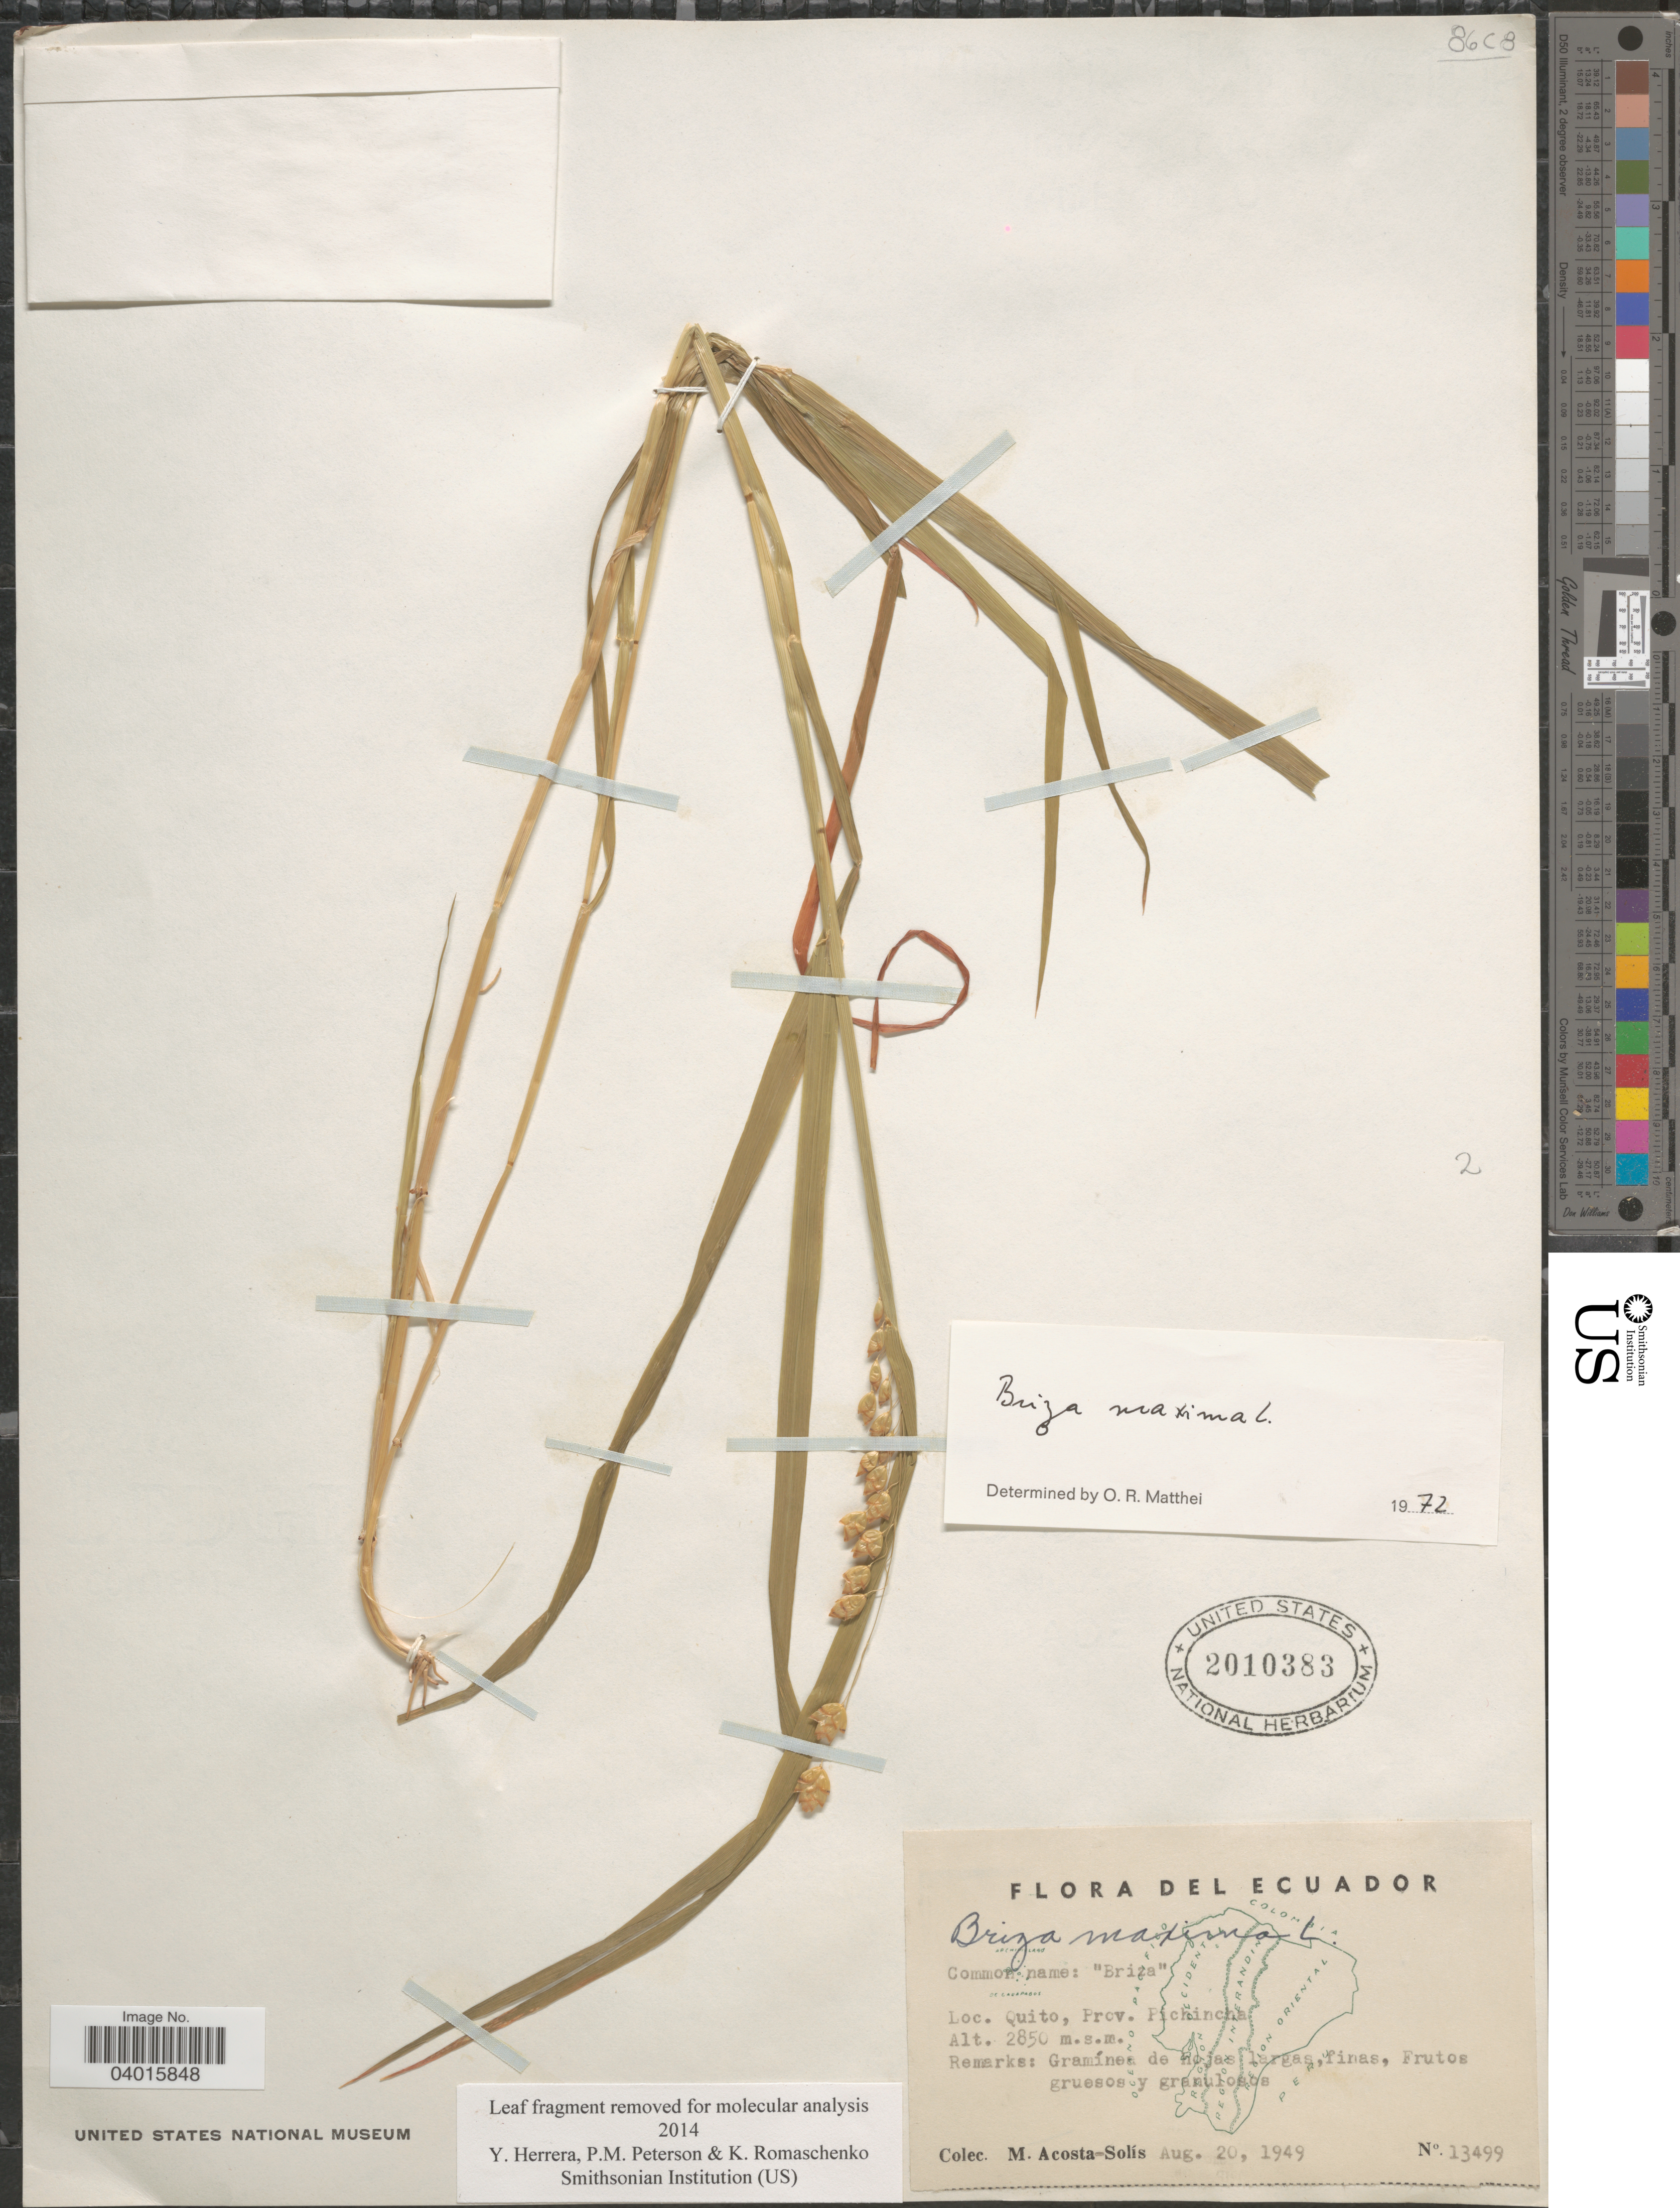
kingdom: Plantae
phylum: Tracheophyta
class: Liliopsida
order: Poales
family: Poaceae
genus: Briza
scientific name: Briza maxima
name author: L.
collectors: M. Acosta Solis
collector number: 13499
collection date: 1949-08-20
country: Ecuador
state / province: Pichincha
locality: Quito.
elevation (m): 2850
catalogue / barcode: US 2010383